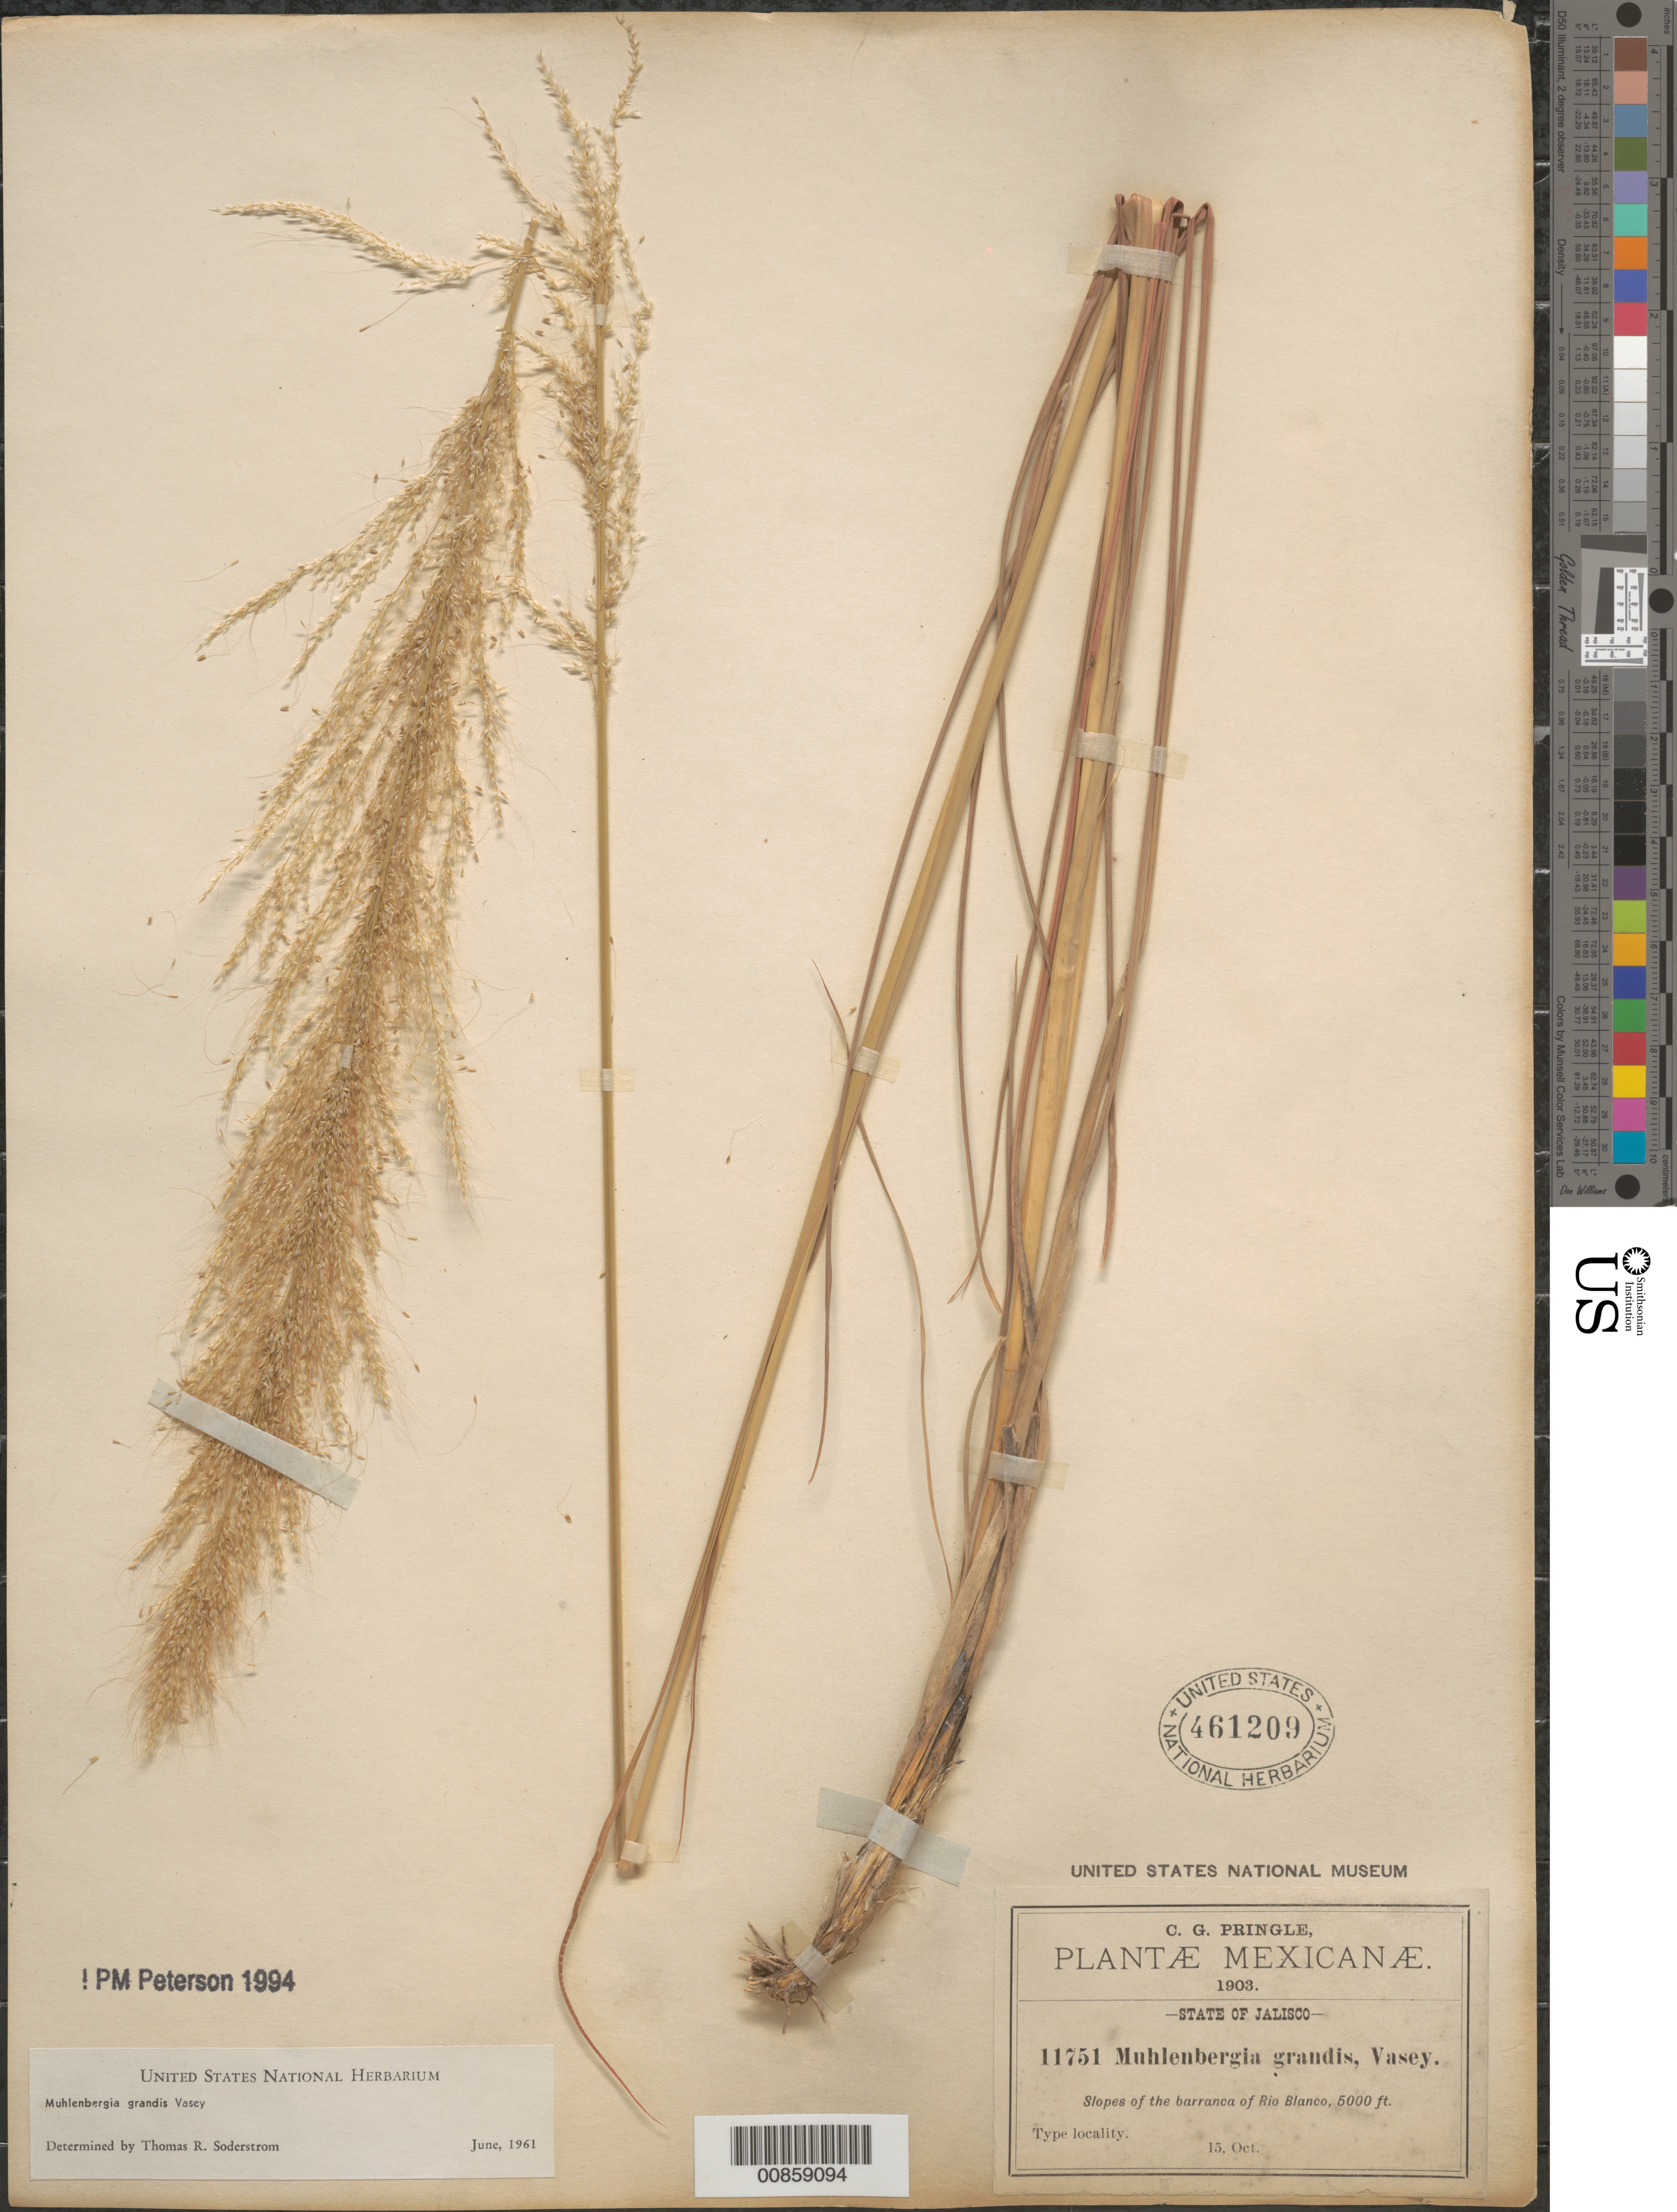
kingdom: Plantae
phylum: Tracheophyta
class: Liliopsida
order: Poales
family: Poaceae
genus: Muhlenbergia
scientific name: Muhlenbergia grandis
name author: Vasey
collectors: C. G. Pringle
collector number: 11751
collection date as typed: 15 Oct 1903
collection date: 1903-10-15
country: Mexico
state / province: Jalisco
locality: Barranca of Rios Blanco, Jal.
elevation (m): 1524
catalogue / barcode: US 461209